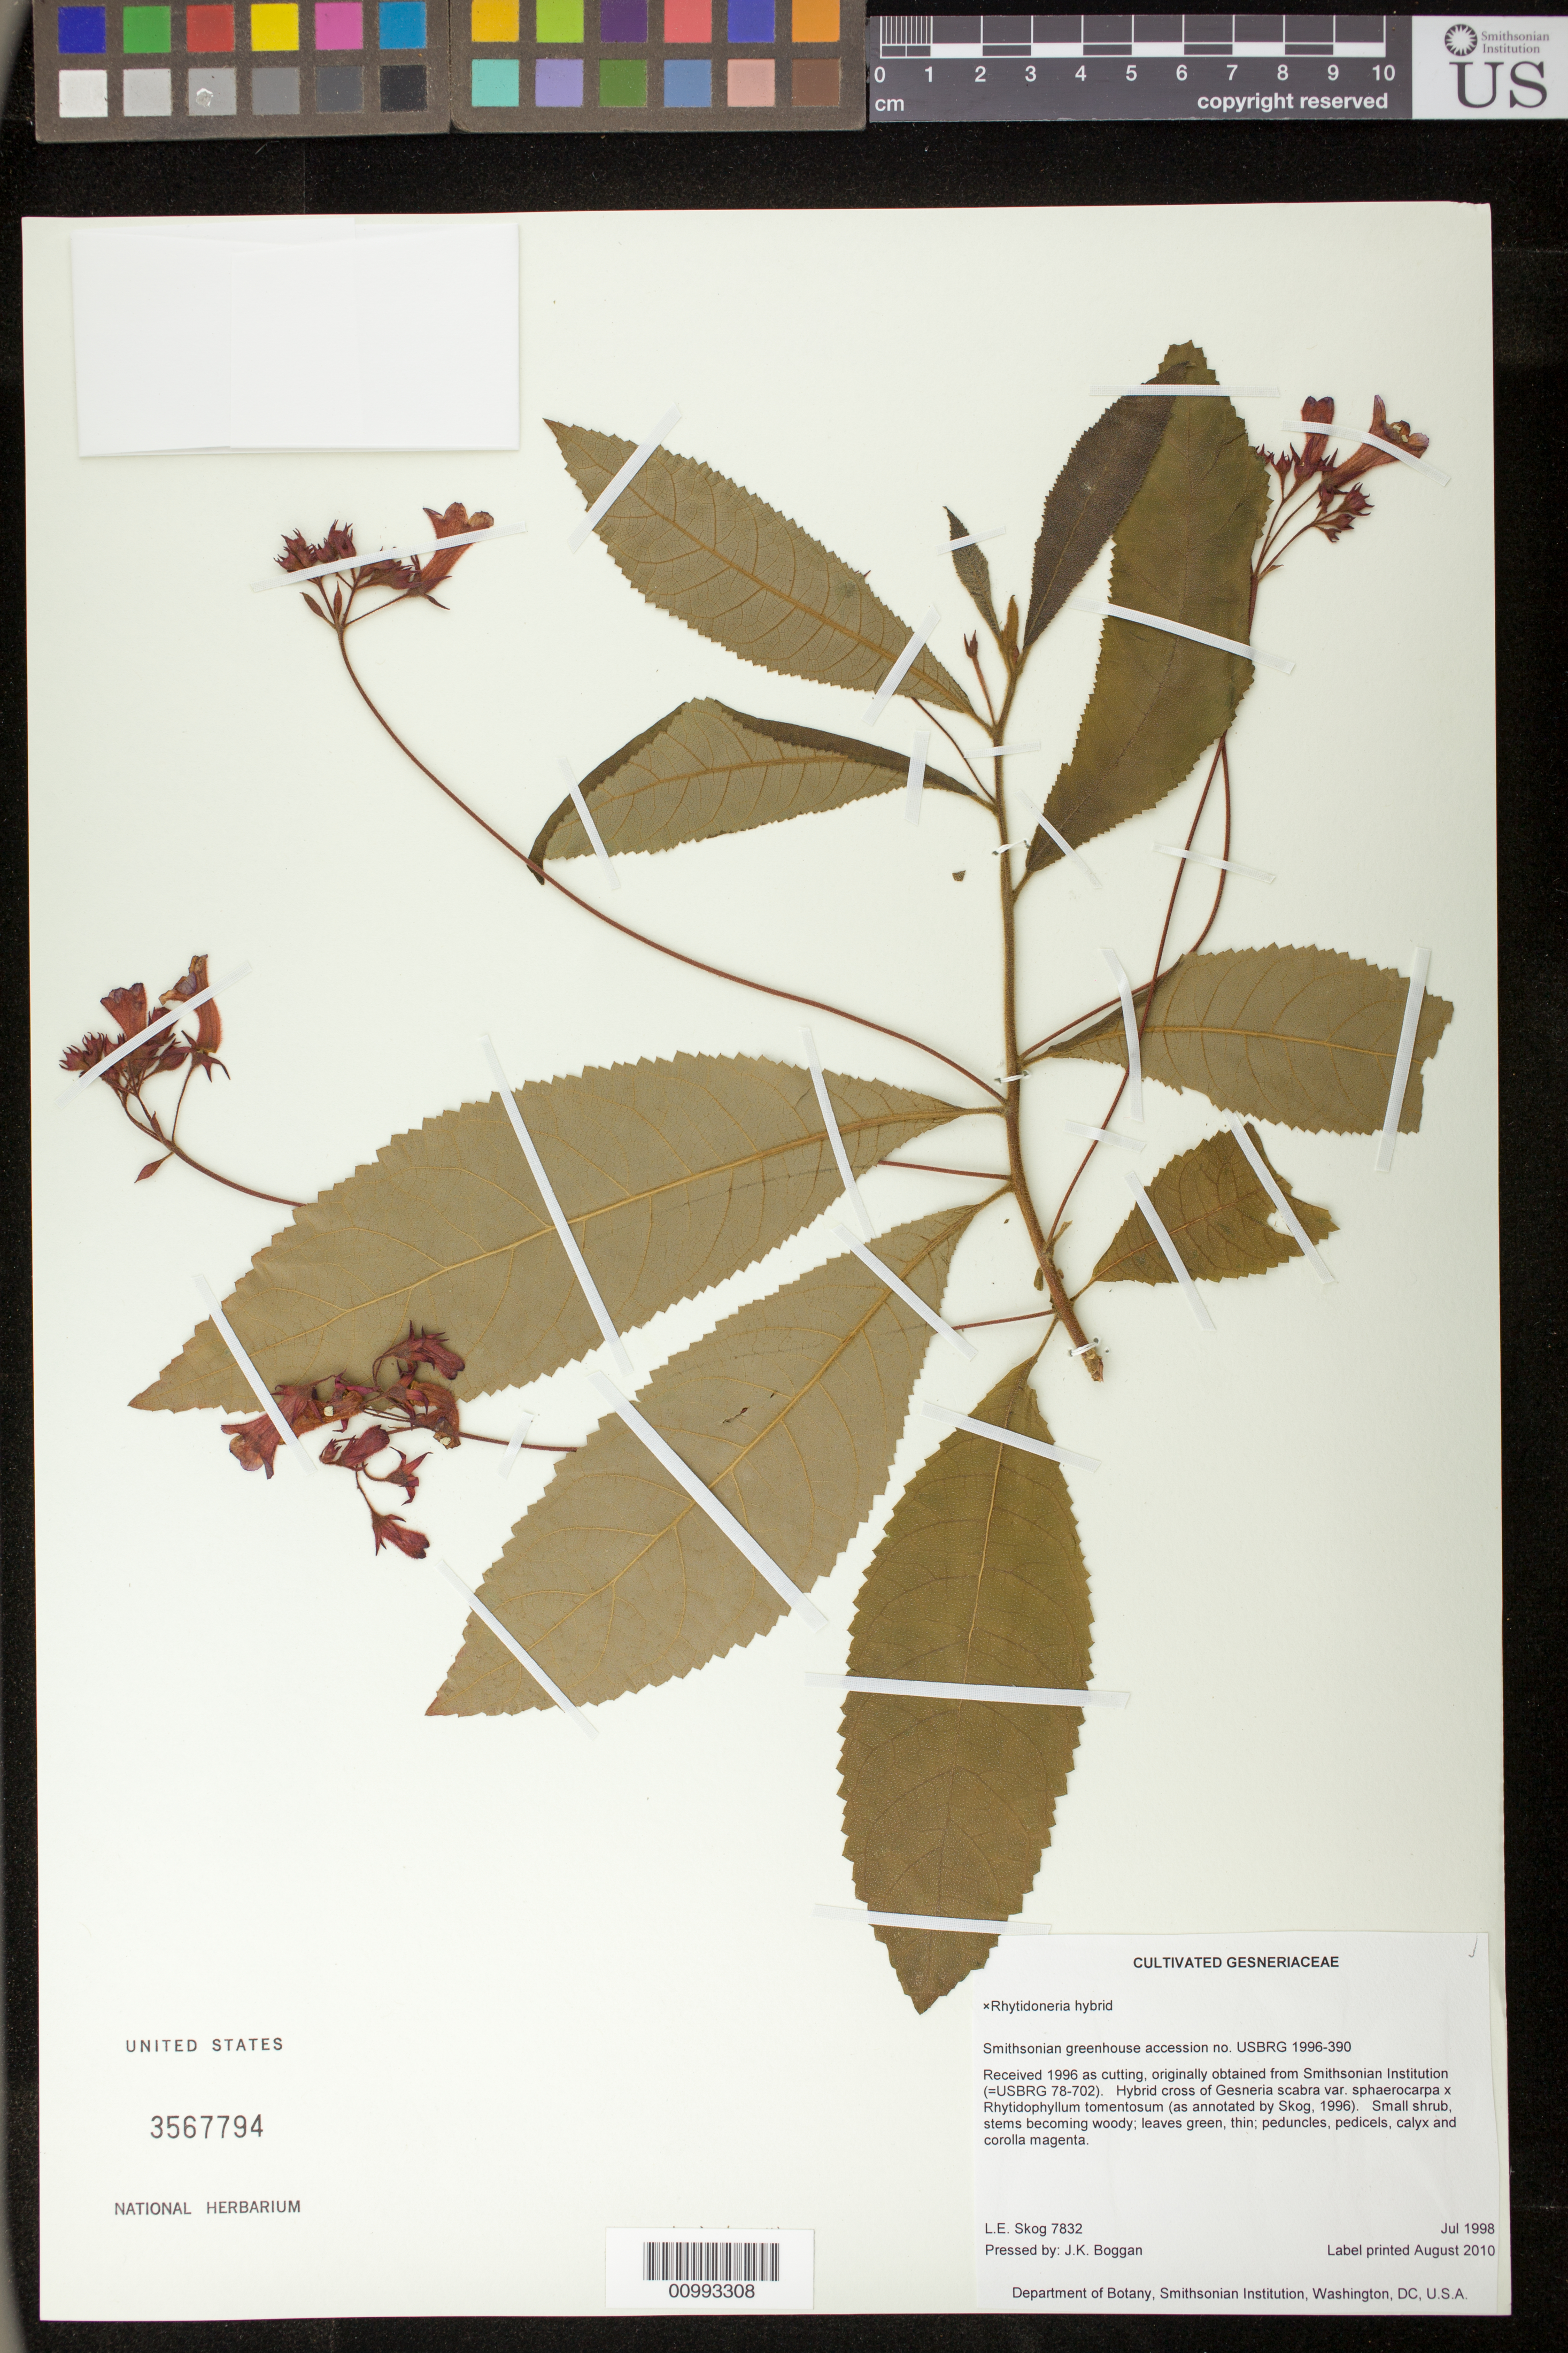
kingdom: Plantae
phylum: Tracheophyta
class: Magnoliopsida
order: Lamiales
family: Gesneriaceae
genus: Rhytidoneria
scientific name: x Rhytidoneria hybrid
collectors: L. E. Skog & J. K. Boggan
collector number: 7832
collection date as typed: Jul 1998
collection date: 1998-07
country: United States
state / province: District of Columbia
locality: Department of Botany, Smithsonian Institution, Washington, DC, U.S.A.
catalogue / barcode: US 3567794